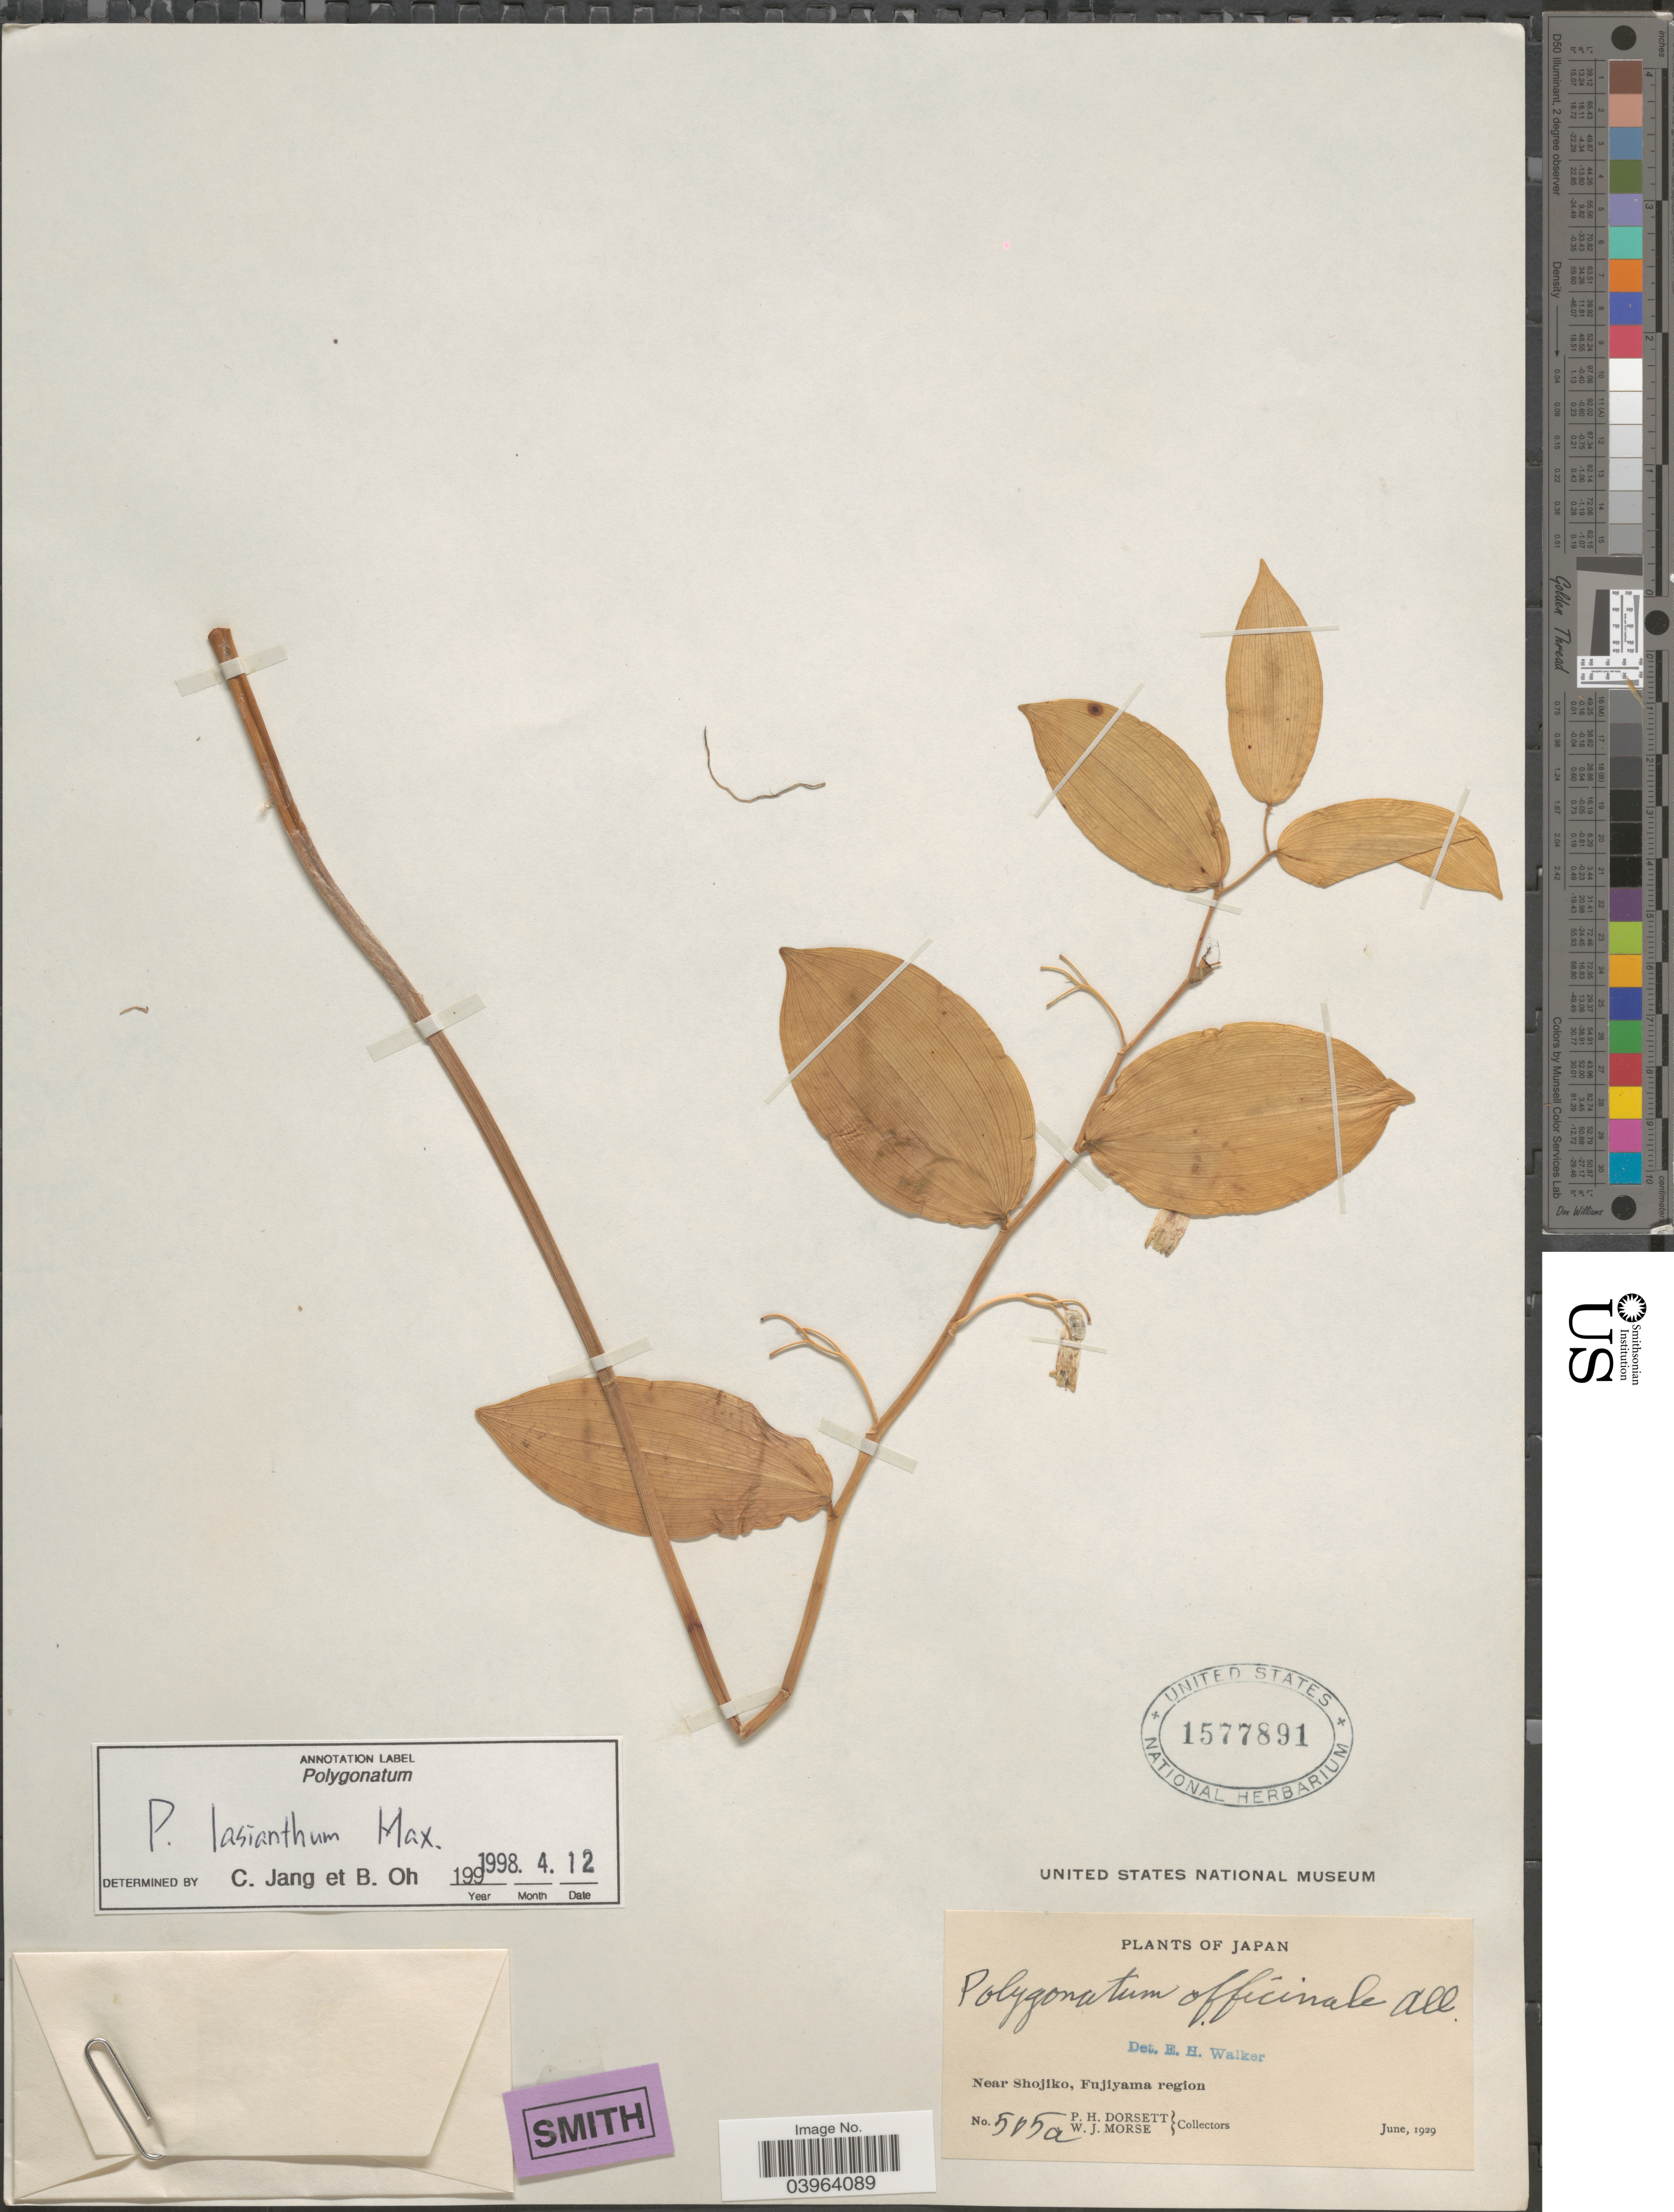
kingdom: Plantae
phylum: Tracheophyta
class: Liliopsida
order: Asparagales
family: Asparagaceae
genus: Polygonatum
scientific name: Polygonatum lasianthum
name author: Maxim.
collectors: P. H. Dorsett & W. J. Morse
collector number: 505a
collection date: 1929-06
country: Japan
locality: Near Shojiko, Fujiyama region.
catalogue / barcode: US 1577891